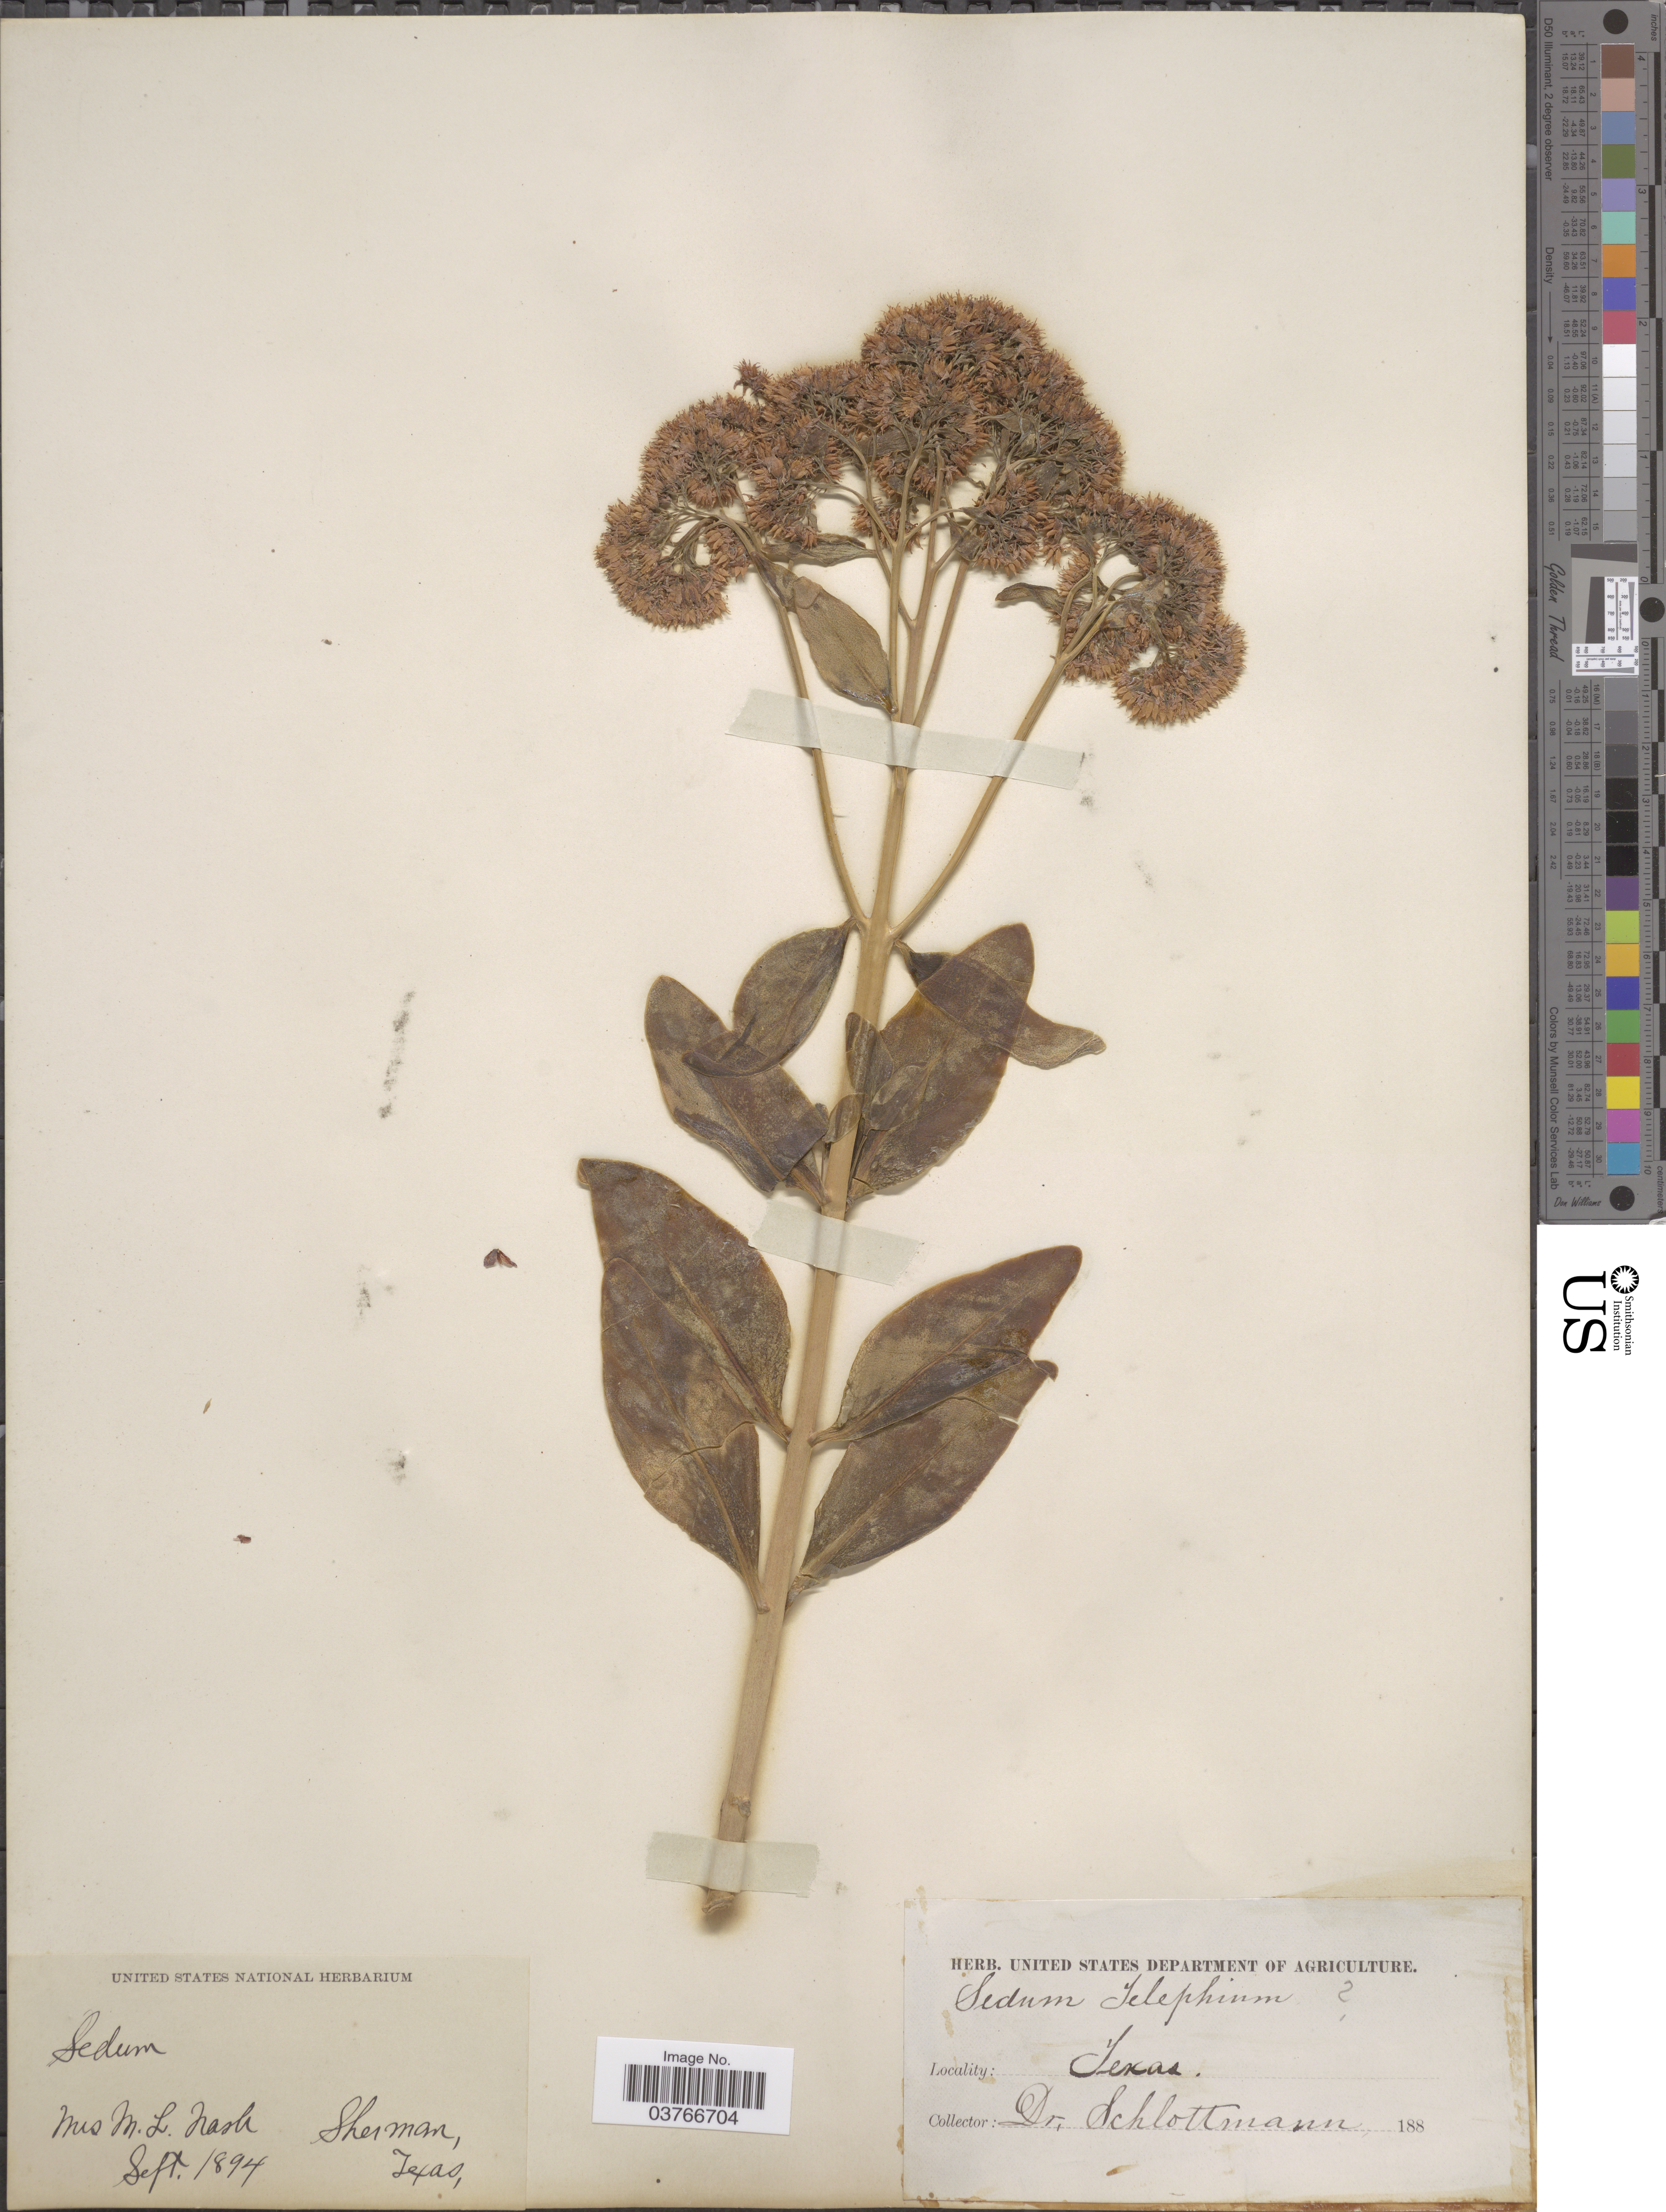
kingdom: Plantae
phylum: Tracheophyta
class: Magnoliopsida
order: Saxifragales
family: Crassulaceae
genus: Hylotelephium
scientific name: Hylotelephium erythrostictum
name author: (Miquel) H. Ohba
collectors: -. Schlottmann & M. L. Nash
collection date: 1894-09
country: United States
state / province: Texas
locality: Sherman.